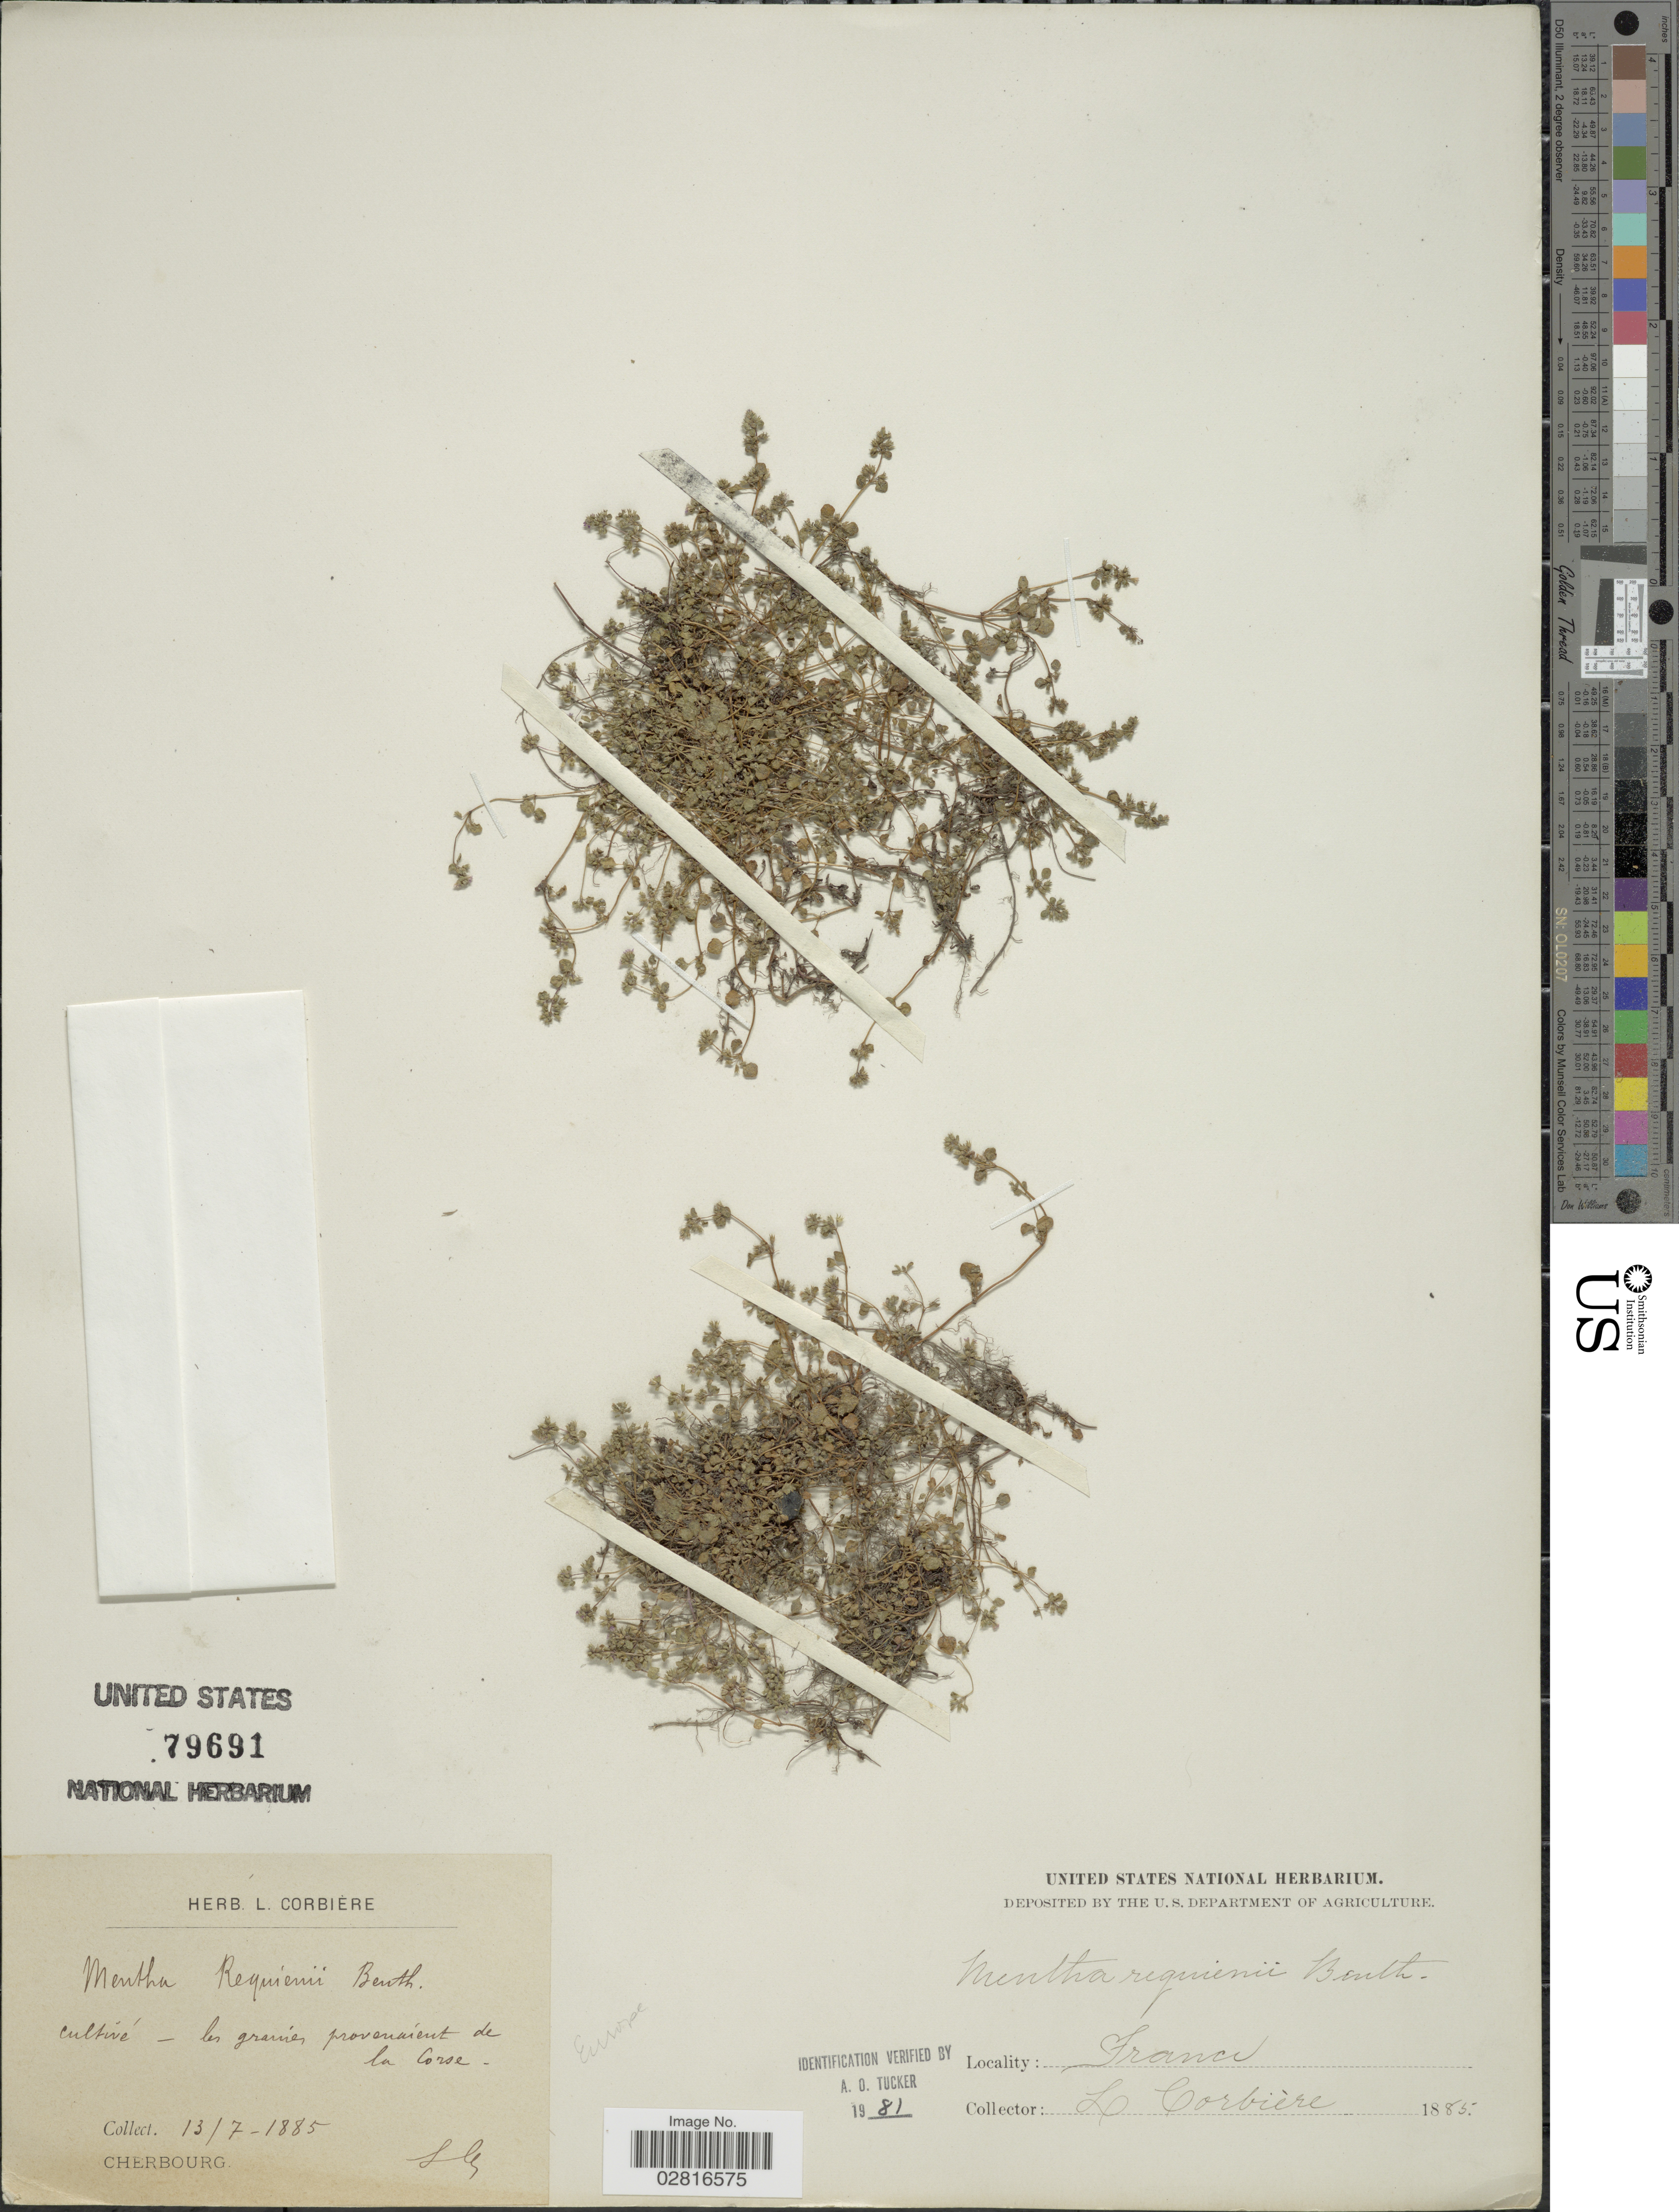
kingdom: Plantae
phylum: Tracheophyta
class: Magnoliopsida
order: Lamiales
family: Lamiaceae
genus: Mentha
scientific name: Mentha requienii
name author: Benth.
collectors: L. Corbière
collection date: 1885-07-13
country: France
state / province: Corsica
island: Corse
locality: Les granies [interpreted] provenaient [interpreted] de la Corse. Cherbourg.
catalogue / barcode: US 79691